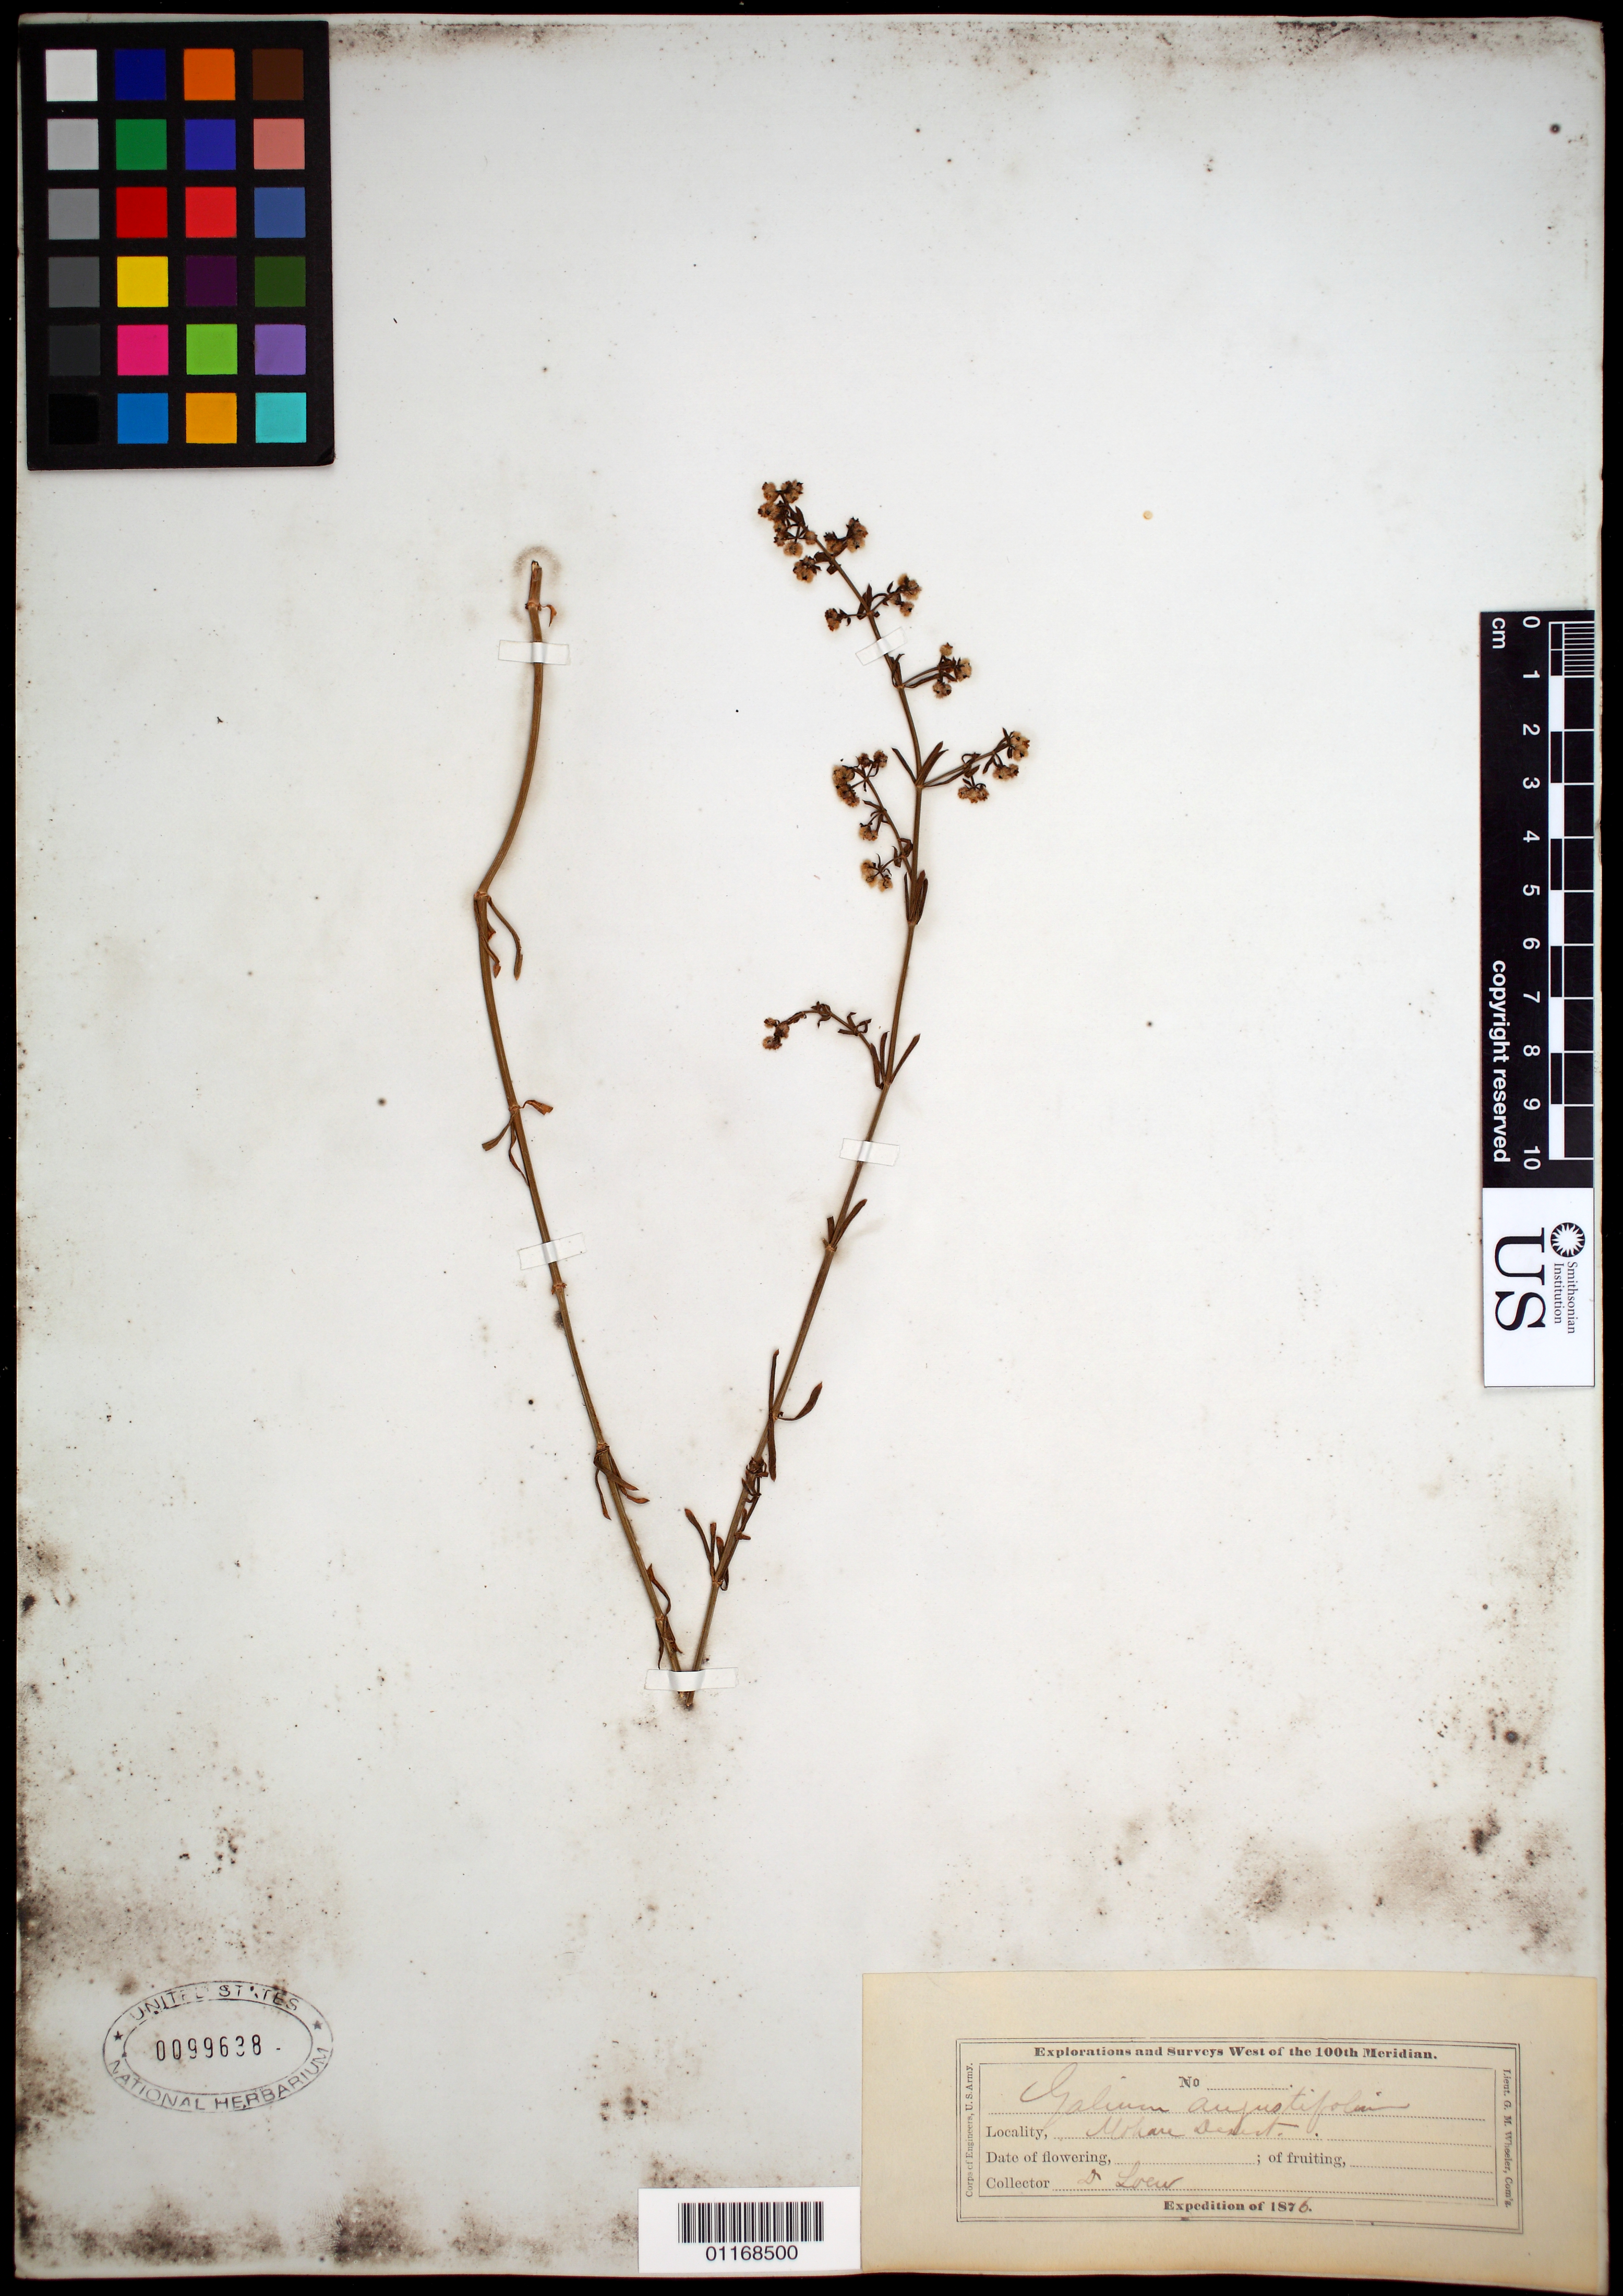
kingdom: Plantae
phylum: Tracheophyta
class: Magnoliopsida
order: Gentianales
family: Rubiaceae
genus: Galium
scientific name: Galium andrewsii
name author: A. Gray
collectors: D. Loew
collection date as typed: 1876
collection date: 1876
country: United States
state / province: California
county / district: San Bernardino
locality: Mojave Desert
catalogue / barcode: US 99638